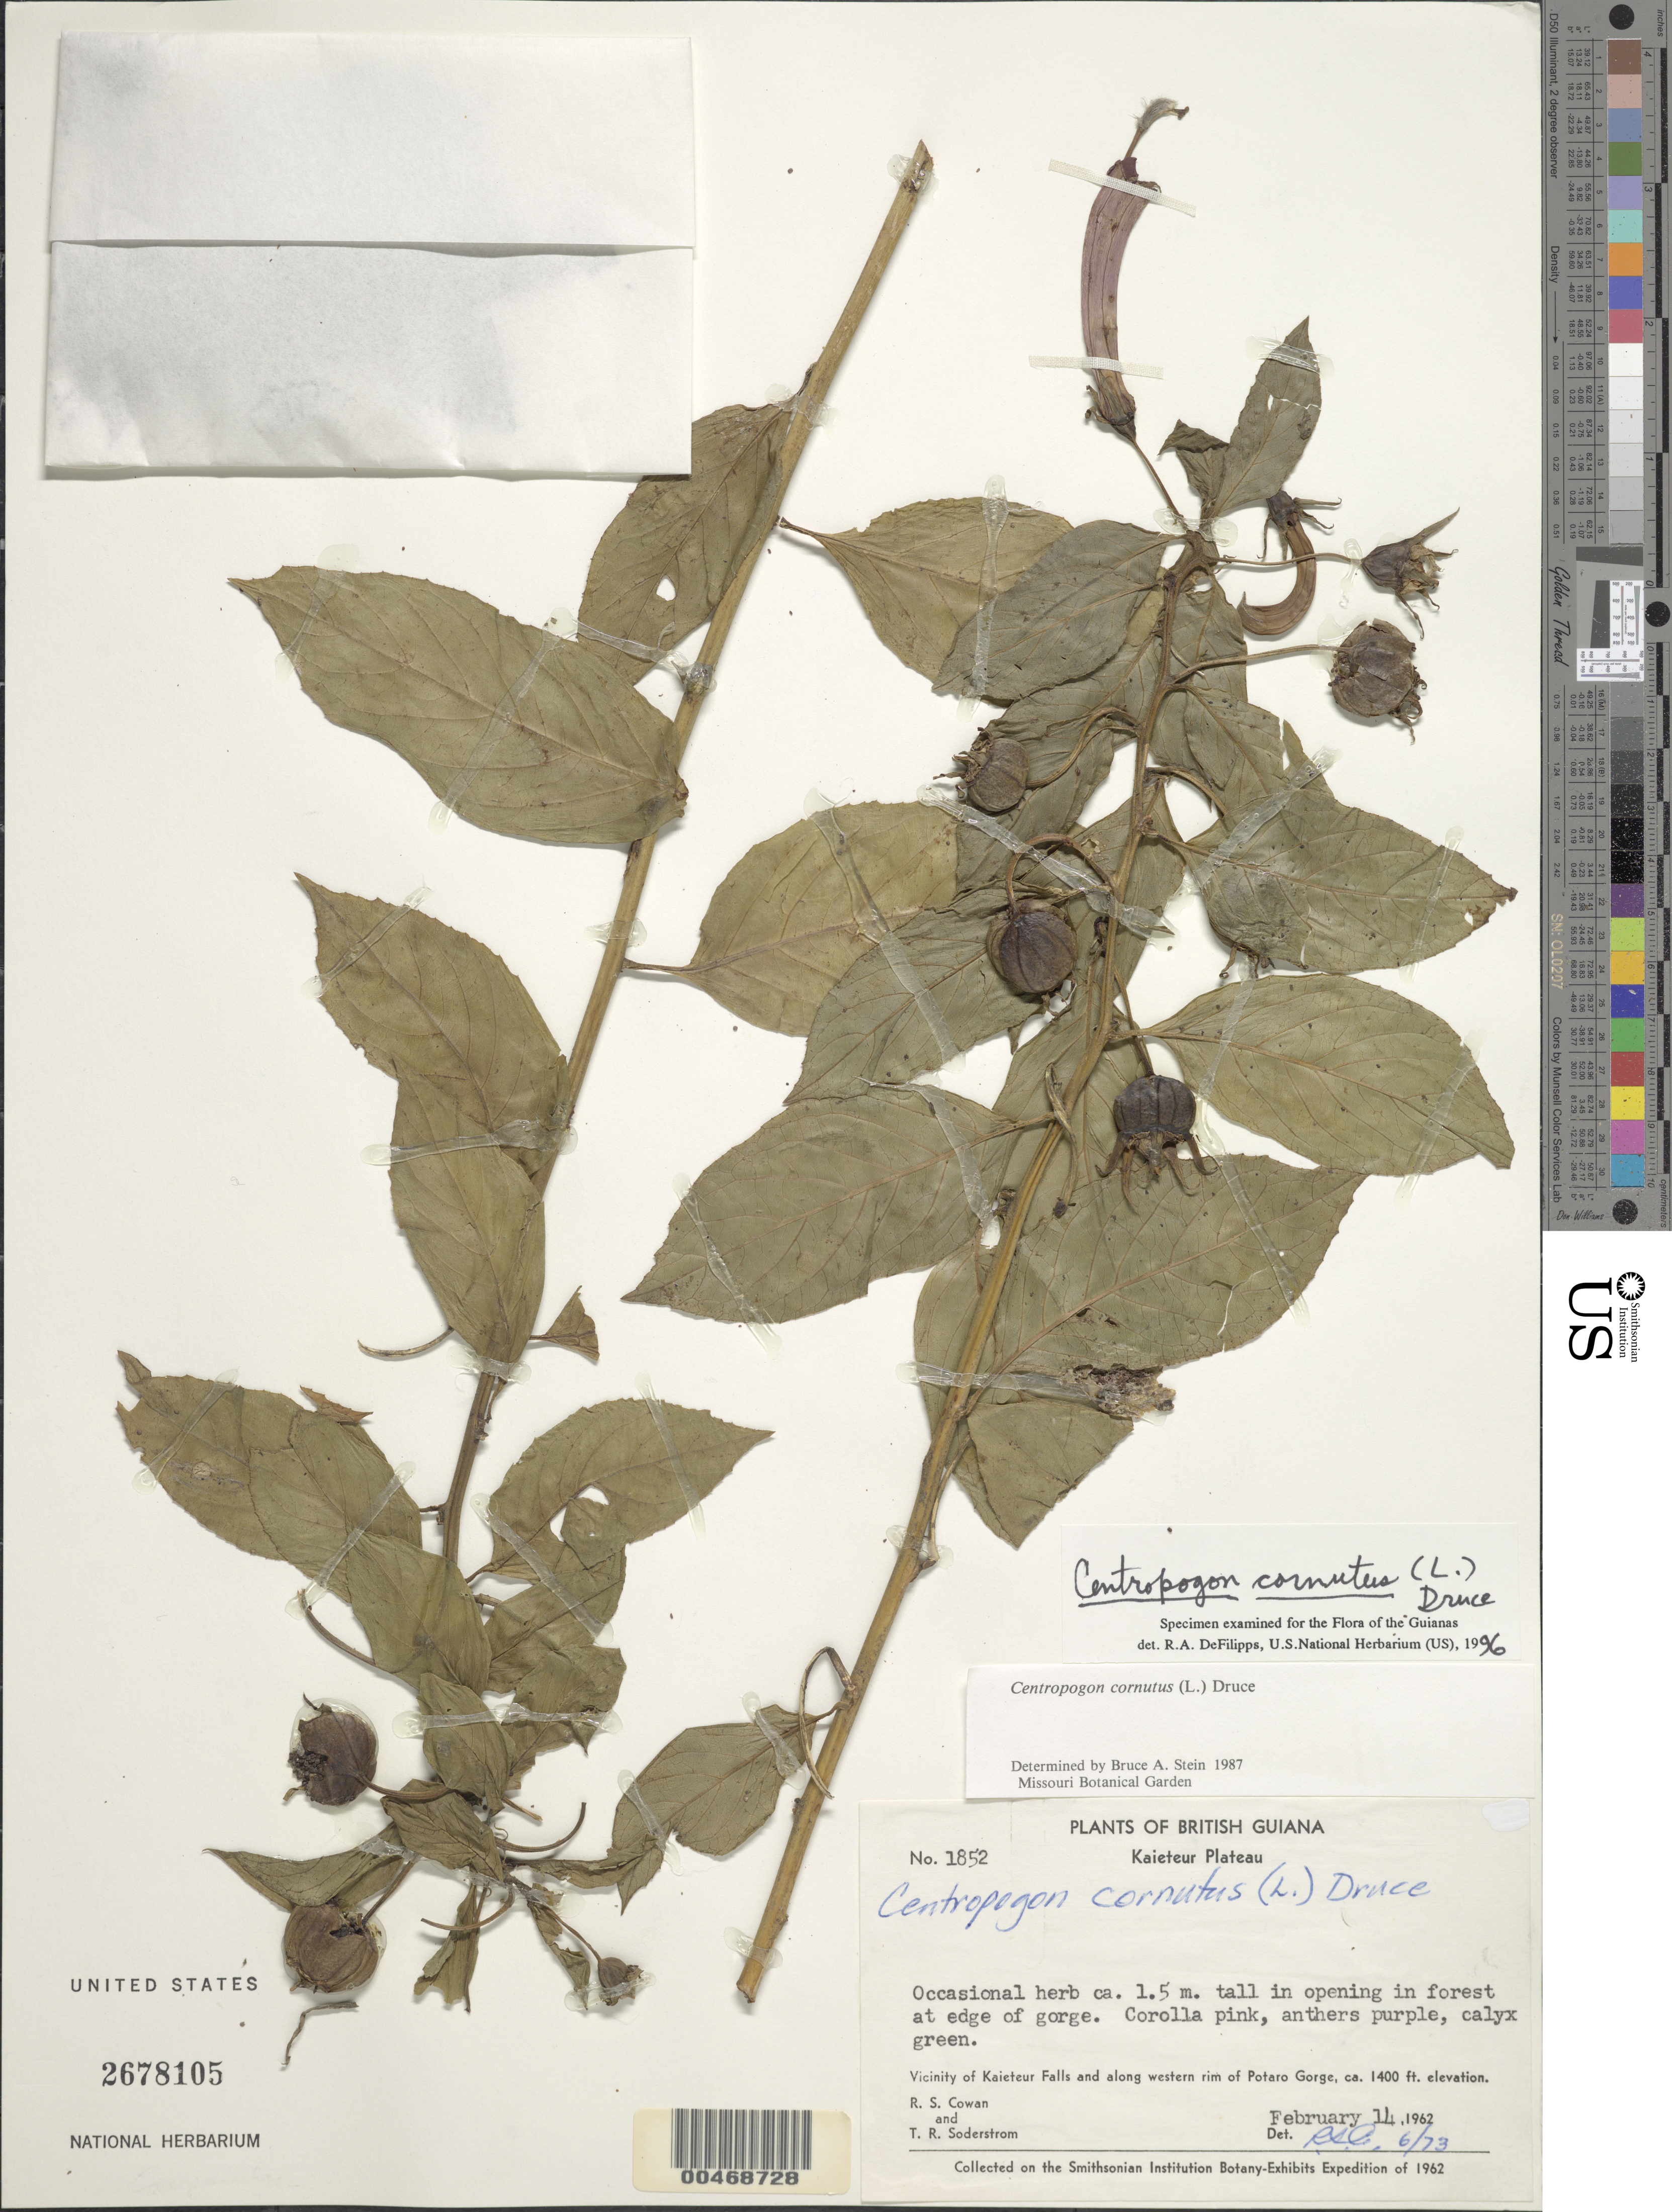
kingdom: Plantae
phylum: Tracheophyta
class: Magnoliopsida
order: Asterales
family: Campanulaceae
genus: Centropogon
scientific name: Centropogon cornutus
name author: (L.) Druce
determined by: DeFilipps, R. A.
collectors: R. S. Cowan & T. R. Soderstrom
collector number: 1852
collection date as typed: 14-Feb-62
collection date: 1962-02-14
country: Guyana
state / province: Potaro-Siparuni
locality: Kaieteur Plateau, vicinity of Kaieteur Falls and western rim of Potaro Gorge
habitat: Opening in forest at edge of gorge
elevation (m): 427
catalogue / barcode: US 2678105